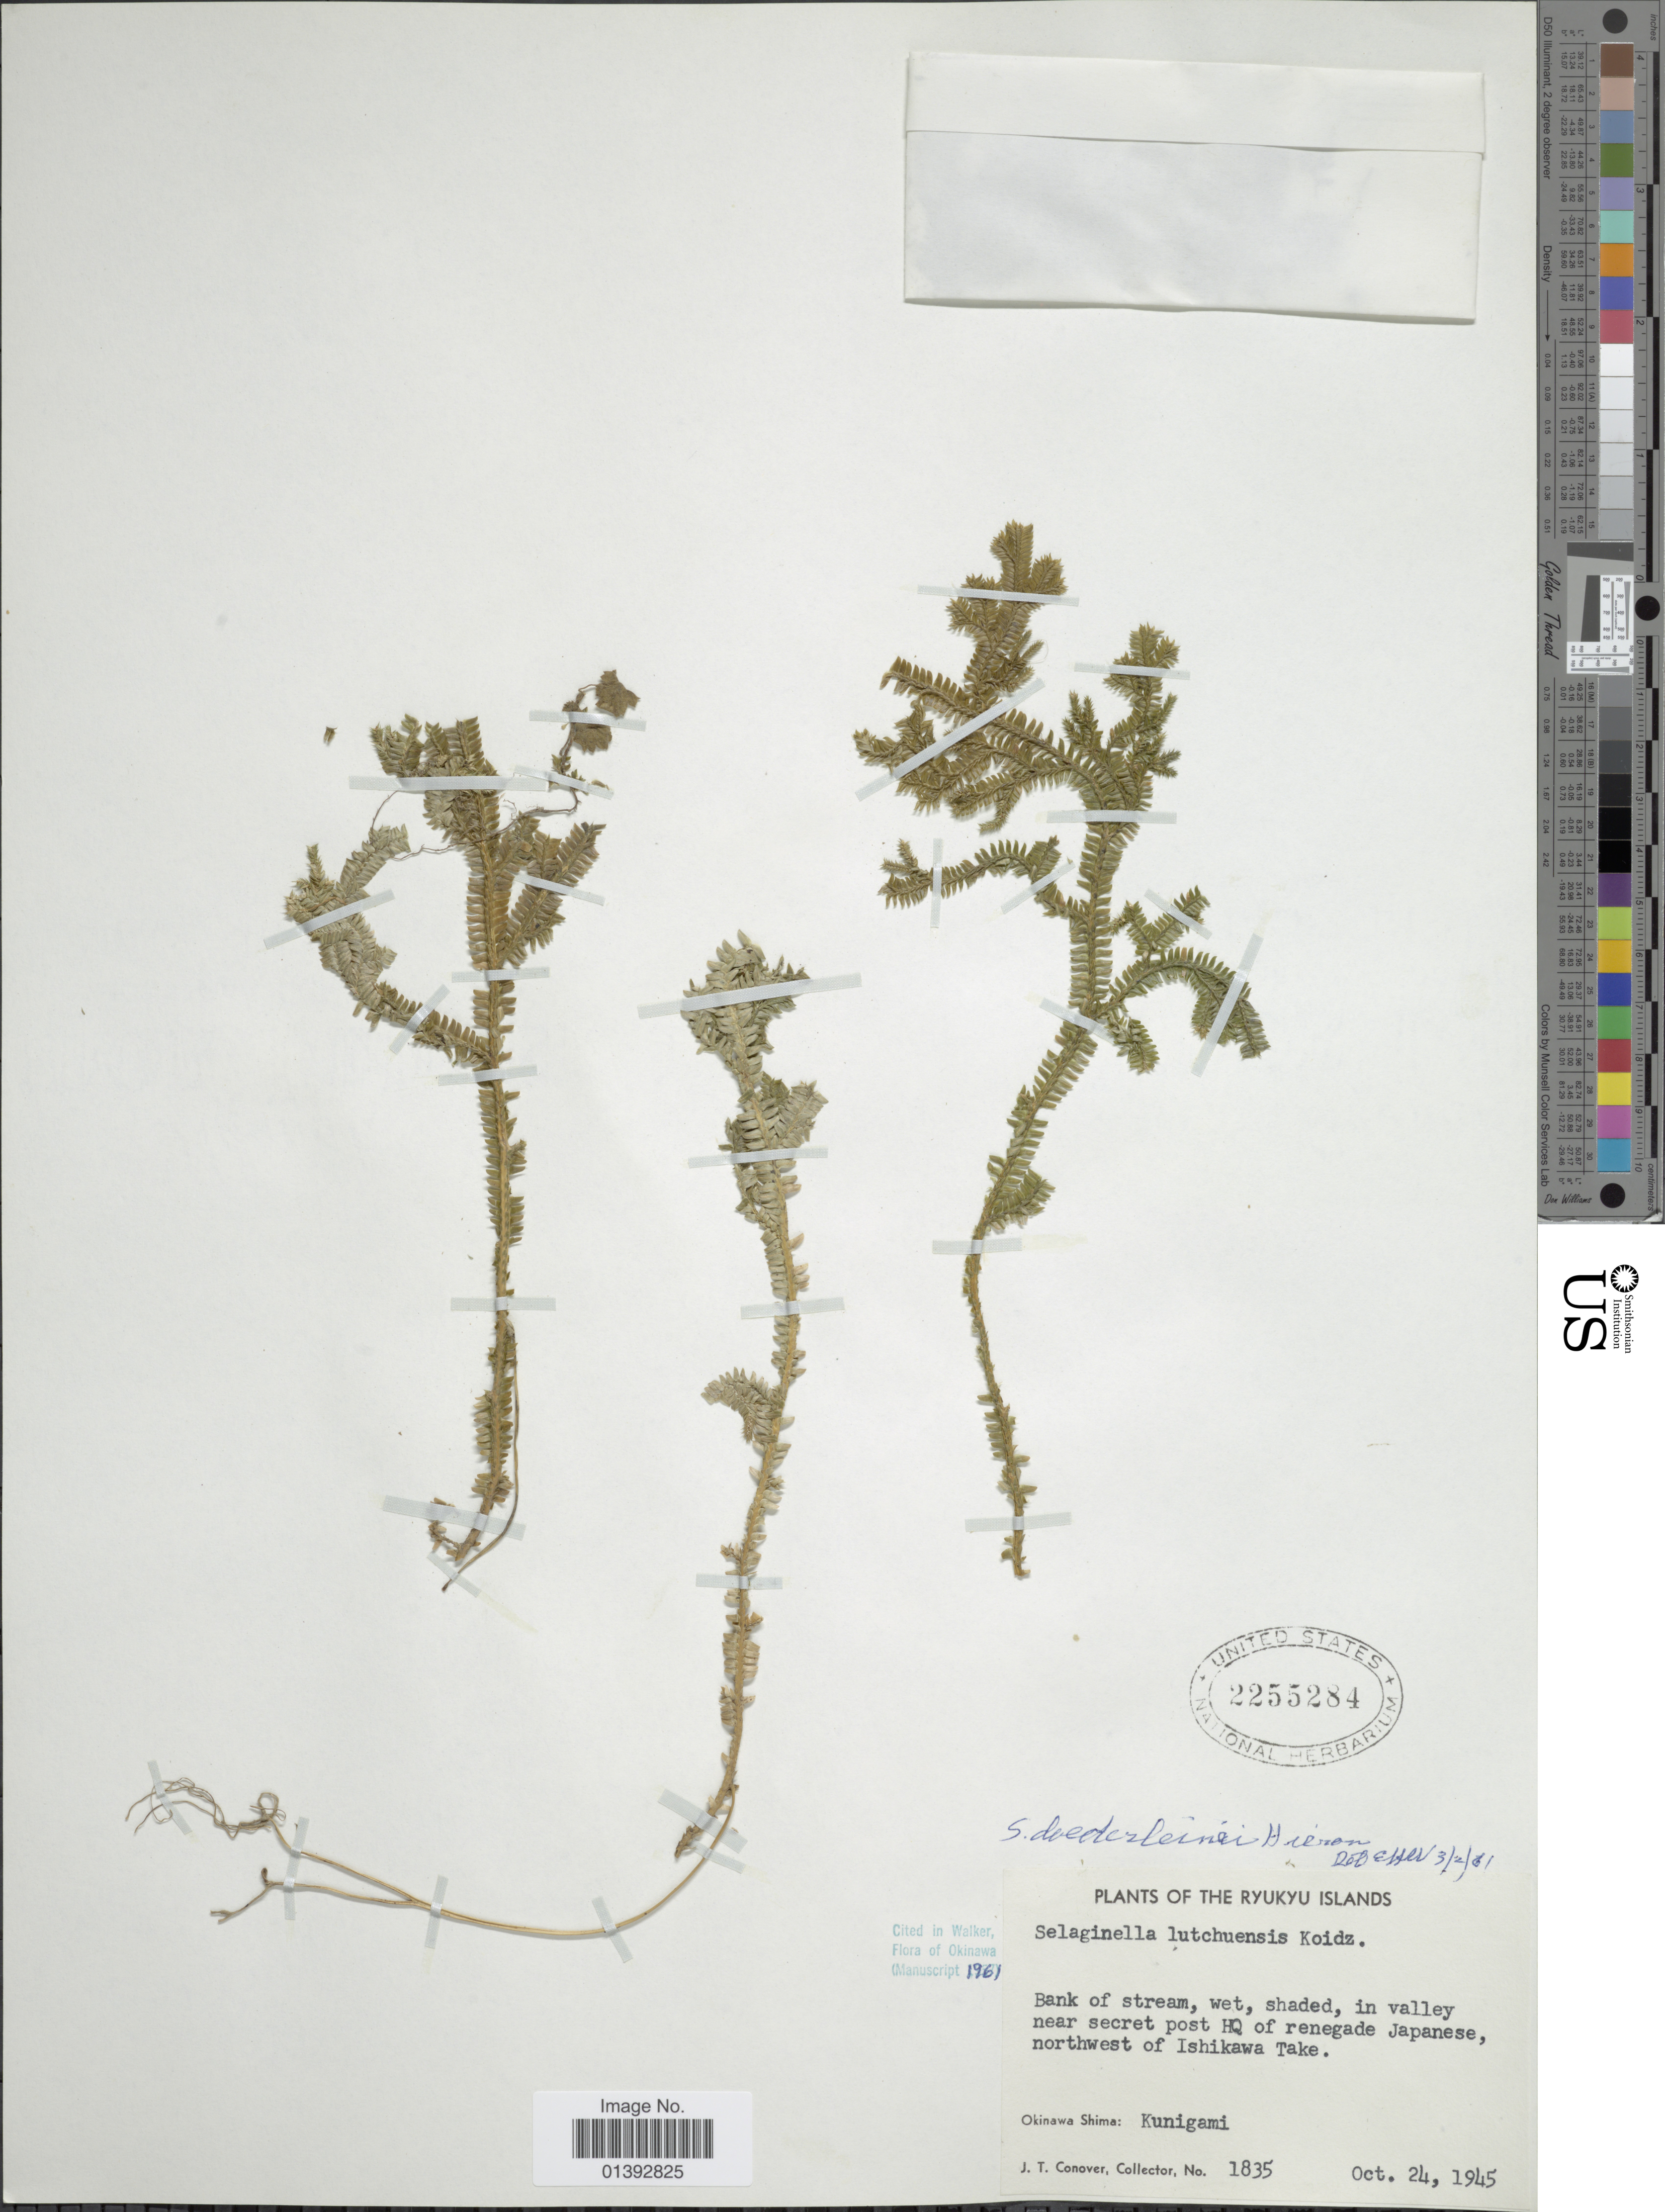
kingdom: Plantae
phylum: Tracheophyta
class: Lycopodiopsida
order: Selaginellales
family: Selaginellaceae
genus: Selaginella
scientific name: Selaginella doederleinii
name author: Hieron.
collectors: J. T. Conover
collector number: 1835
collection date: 1945-10-24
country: Japan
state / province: Okinawa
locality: Ryukyu Islands, in valley near secret post HQ of renegade Japanese, northwest of Ishikawa Take, Okinawa Shima: Kunigami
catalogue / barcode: US 2255284